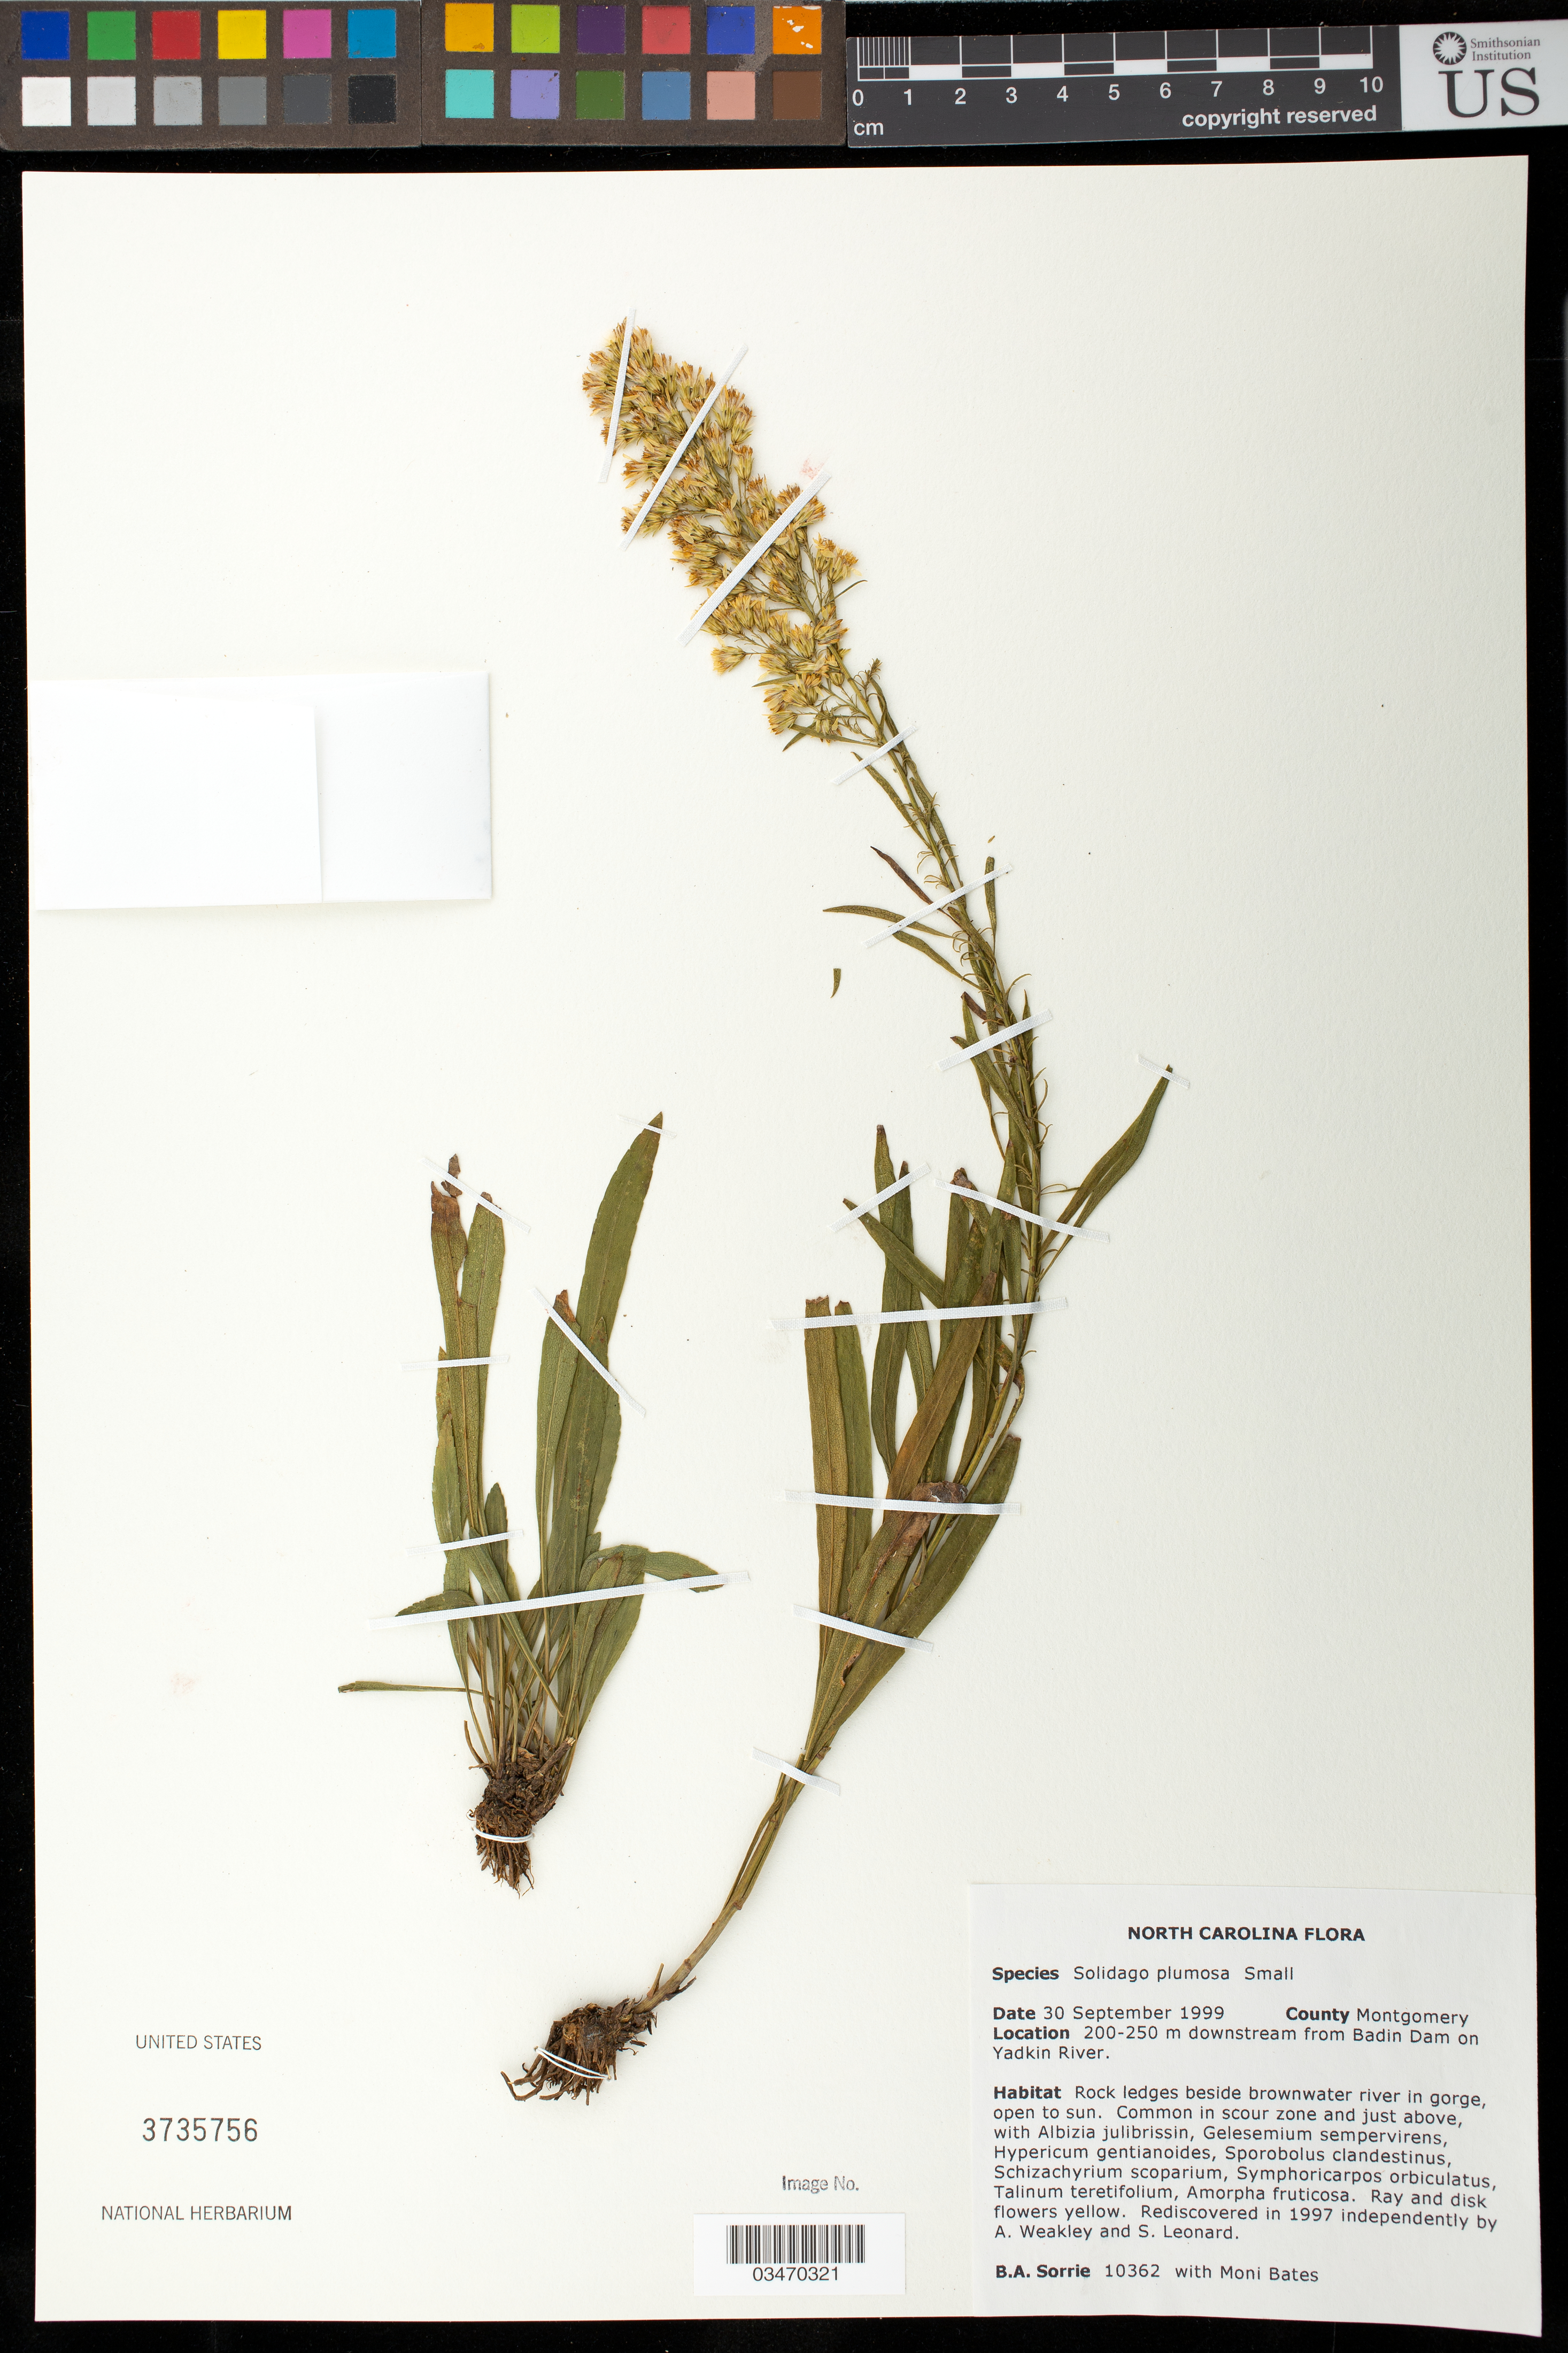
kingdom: Plantae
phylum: Tracheophyta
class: Magnoliopsida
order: Asterales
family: Asteraceae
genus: Solidago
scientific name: Solidago plumosa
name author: Small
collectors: B. A. Sorrie & M. Bates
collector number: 10362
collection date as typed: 30 Sep 1999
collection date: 1999-09-30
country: United States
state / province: North Carolina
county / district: Montgomery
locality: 200-250 m downstream from Badin Dam on Yadkin River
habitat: Rock ledges beside brownwater river in gorge, open to sun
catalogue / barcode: US 3735756